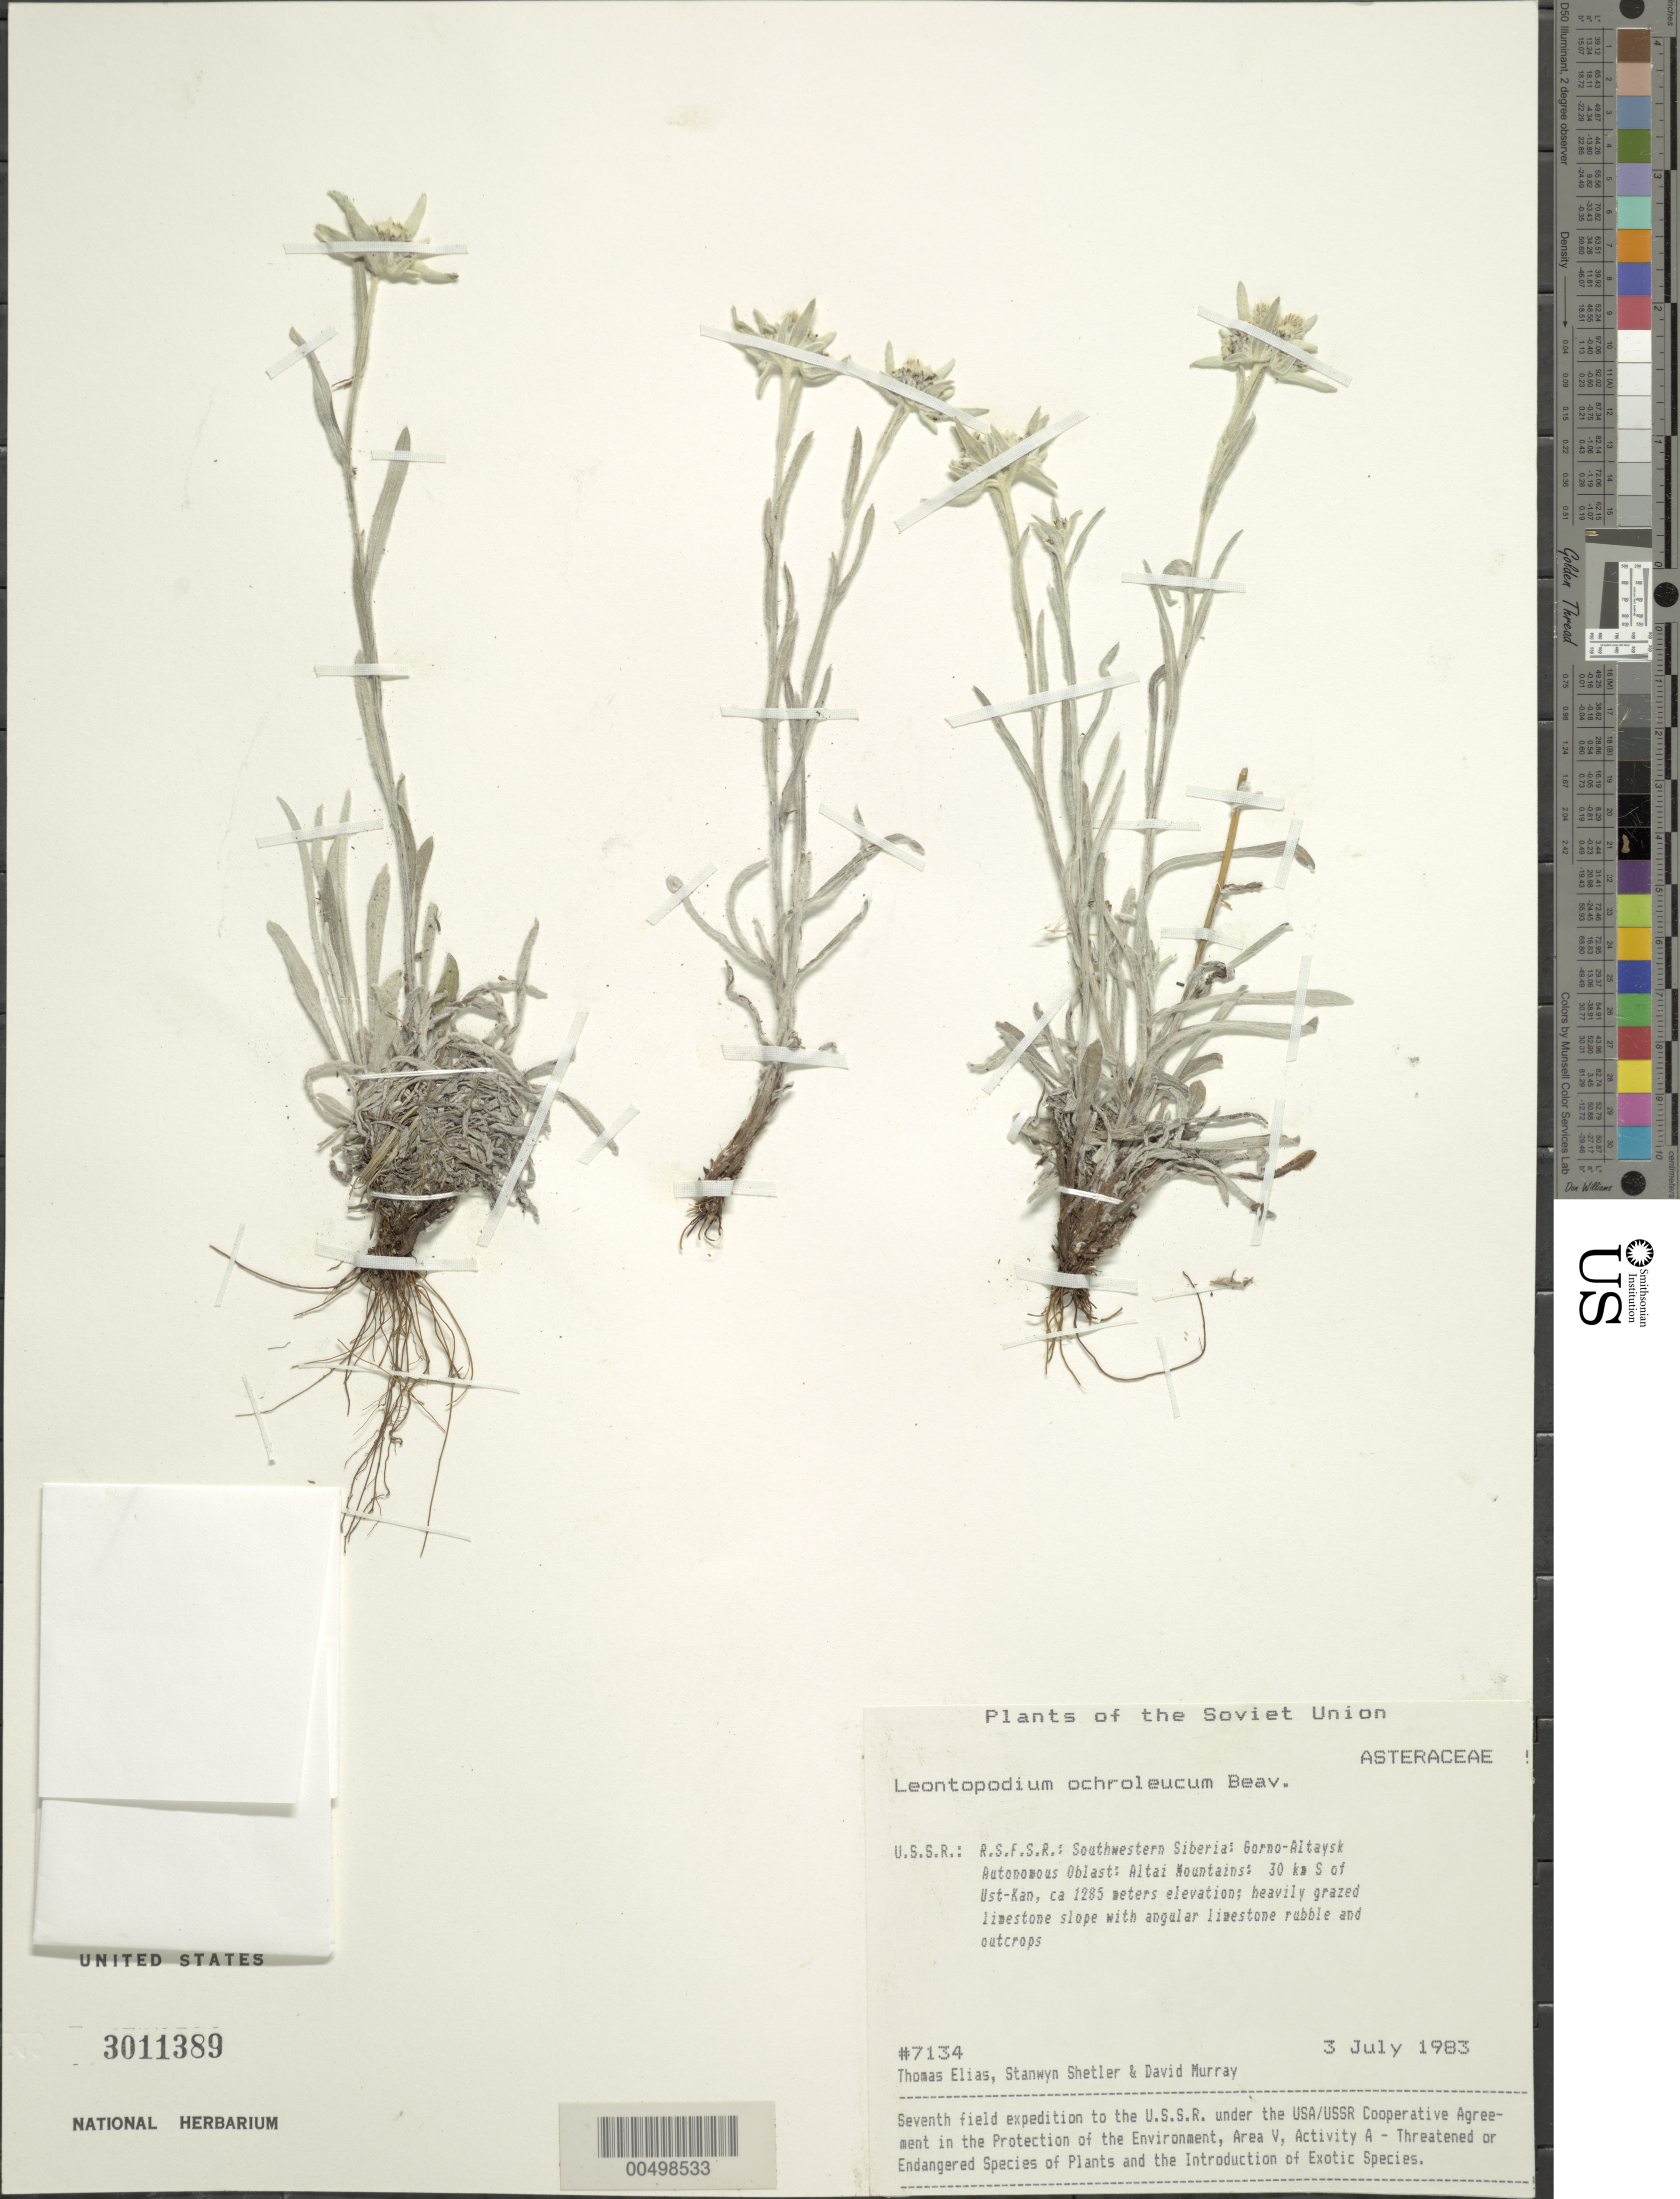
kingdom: Plantae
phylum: Tracheophyta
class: Magnoliopsida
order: Asterales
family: Asteraceae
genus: Leontopodium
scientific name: Leontopodium ochroleucum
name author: Beauverd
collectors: T. Elias, S. Shetler & D. F. Murray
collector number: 7134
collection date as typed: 03 Jul 1983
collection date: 1983-07-03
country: Russian Federation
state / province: Altai Republic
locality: Altai Mountains, 30 km S of Ust-Kan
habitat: heavily grazed limestone slopes with angular limestone rubble and outcrops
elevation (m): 1285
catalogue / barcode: US 3011389